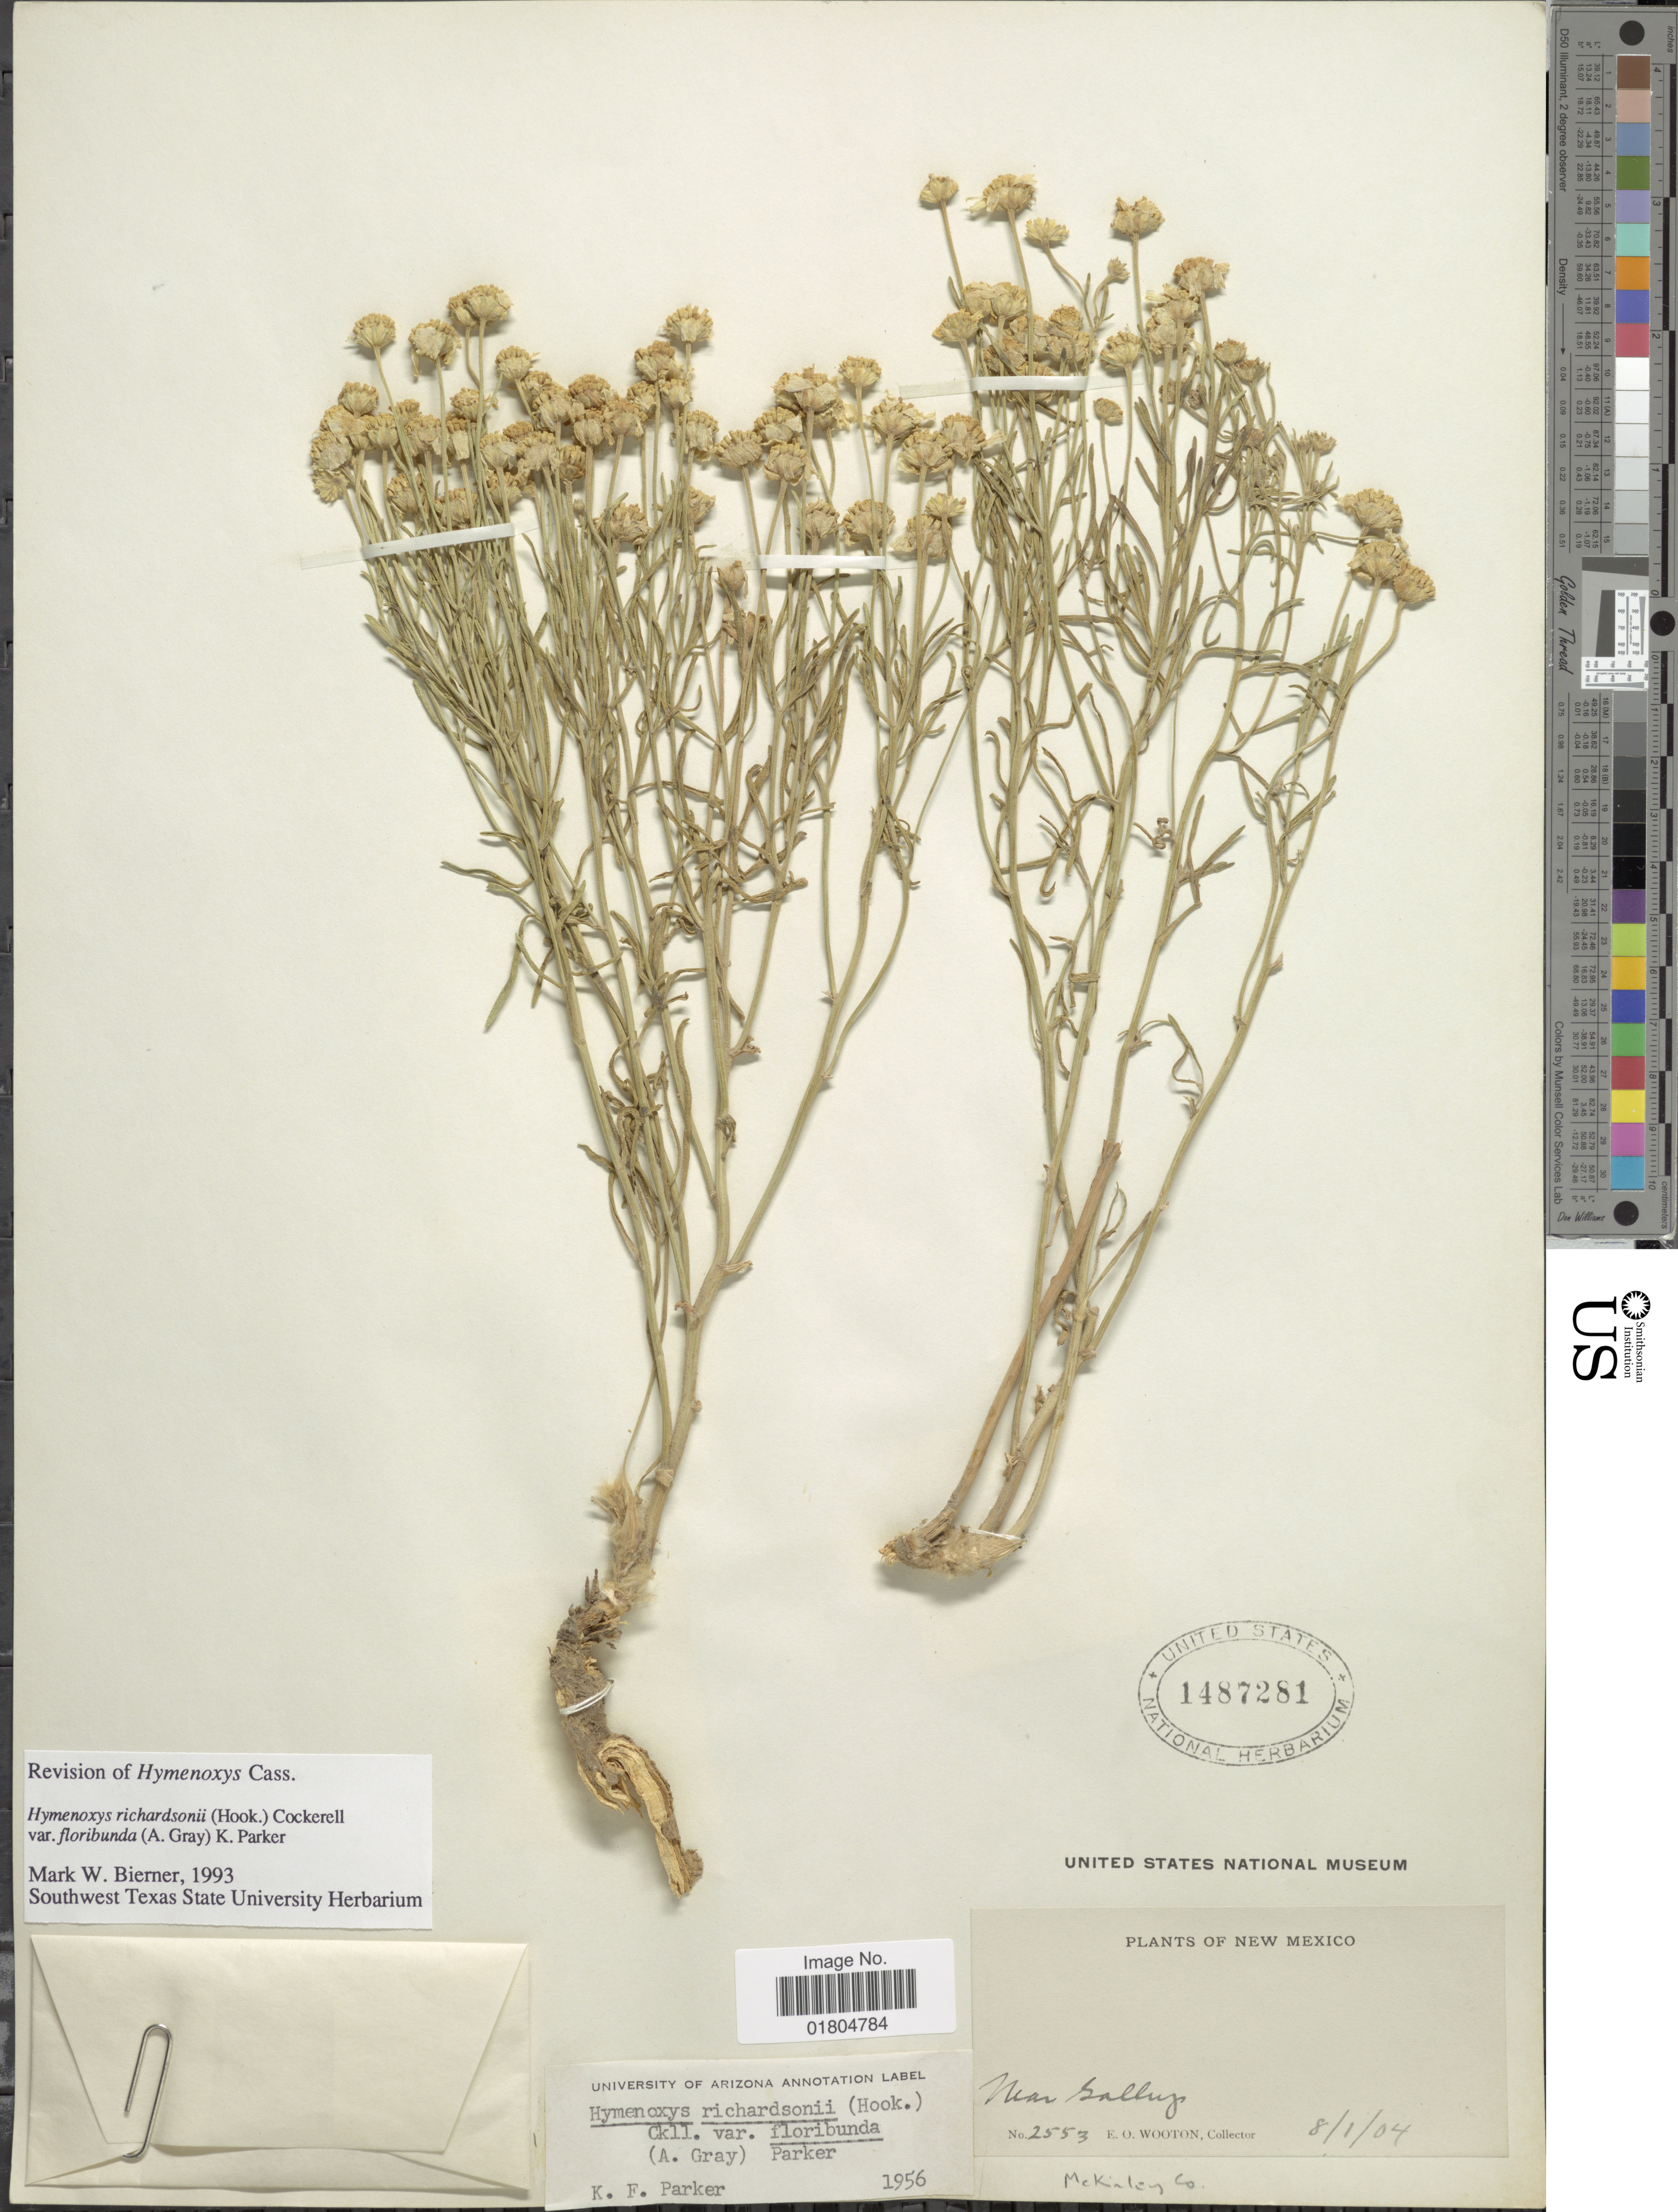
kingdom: Plantae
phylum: Tracheophyta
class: Magnoliopsida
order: Asterales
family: Asteraceae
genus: Hymenoxys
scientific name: Hymenoxys richardsonii var. floribunda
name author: (A. Gray) K.F. Parker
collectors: E. O. Wooton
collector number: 2553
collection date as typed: Transcribed d/m/y: 1/8/04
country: United States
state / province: New Mexico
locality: Near Salleys. McKinley Co.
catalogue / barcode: US 1487281